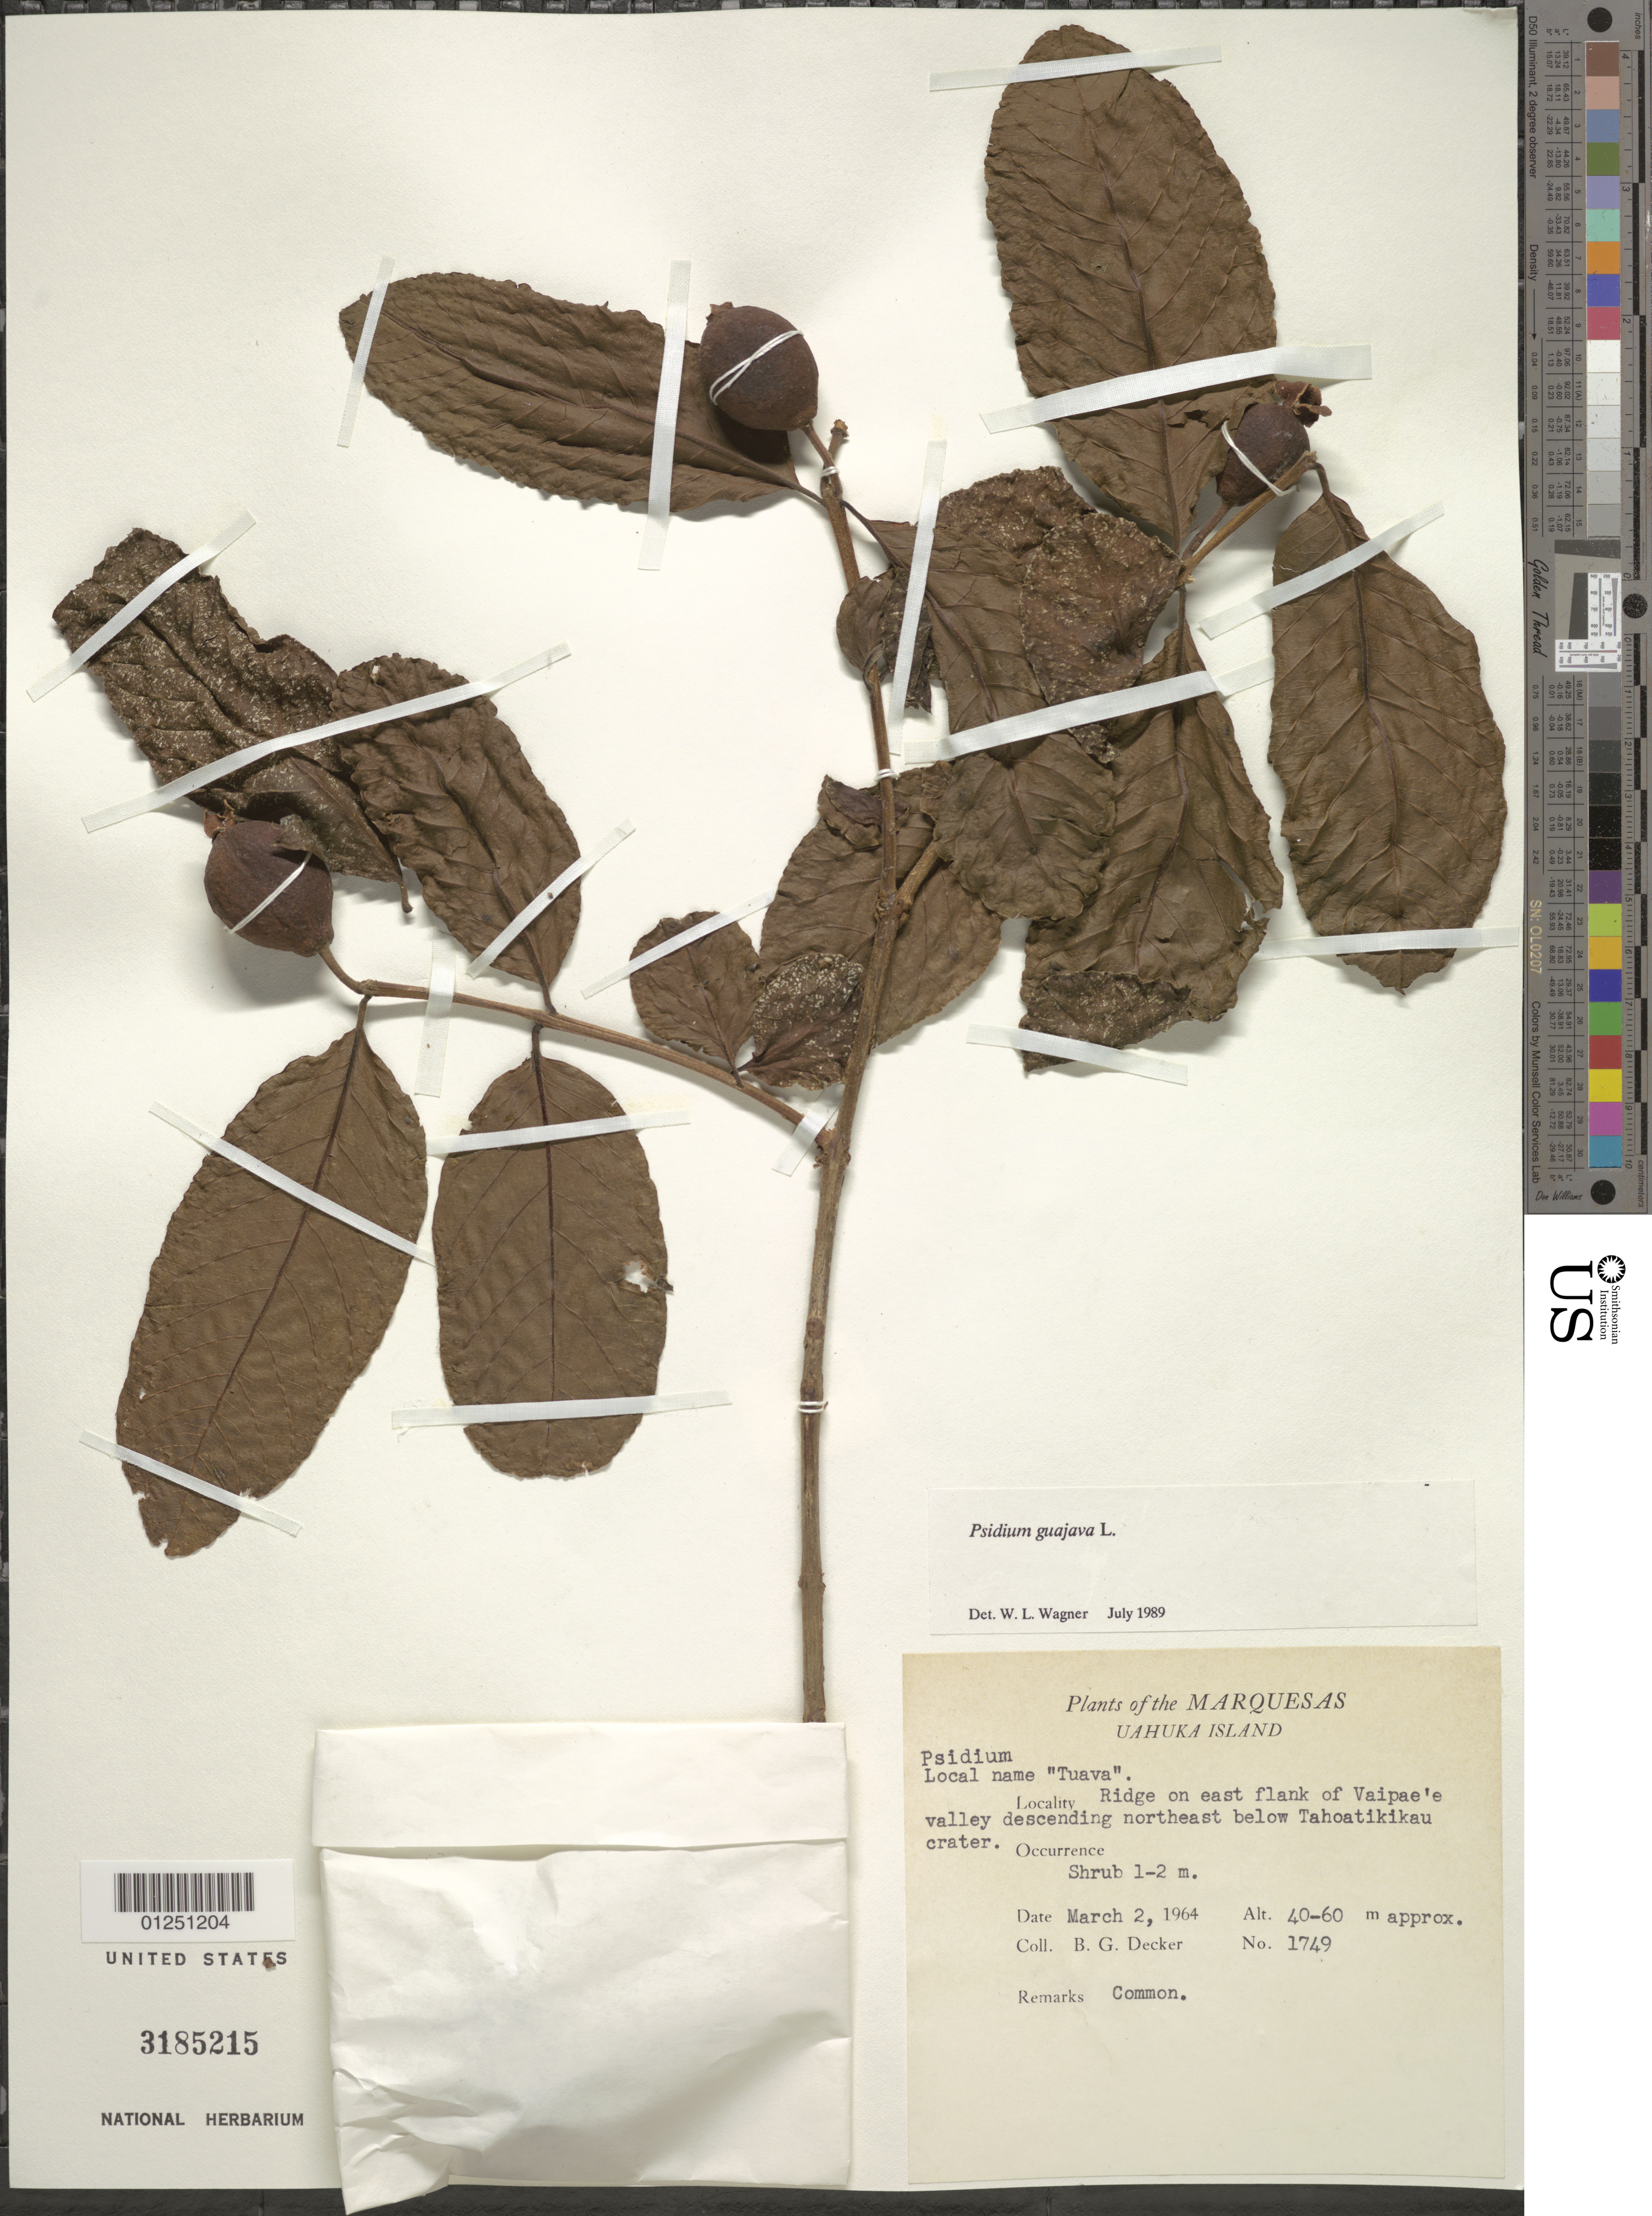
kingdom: Plantae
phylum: Tracheophyta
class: Magnoliopsida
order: Myrtales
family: Myrtaceae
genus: Psidium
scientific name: Psidium guajava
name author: L.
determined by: Wagner, W. L., (BOT), Smithsonian Institution - National Museum of Natural History (UNITED STATES)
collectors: B. G. Decker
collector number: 1749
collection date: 1964-03-02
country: French Polynesia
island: Ua Huka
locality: ridge on E flank of Vaipae'e Valley descending NE below Tahoatikikau crater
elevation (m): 40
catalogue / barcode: US 3185215